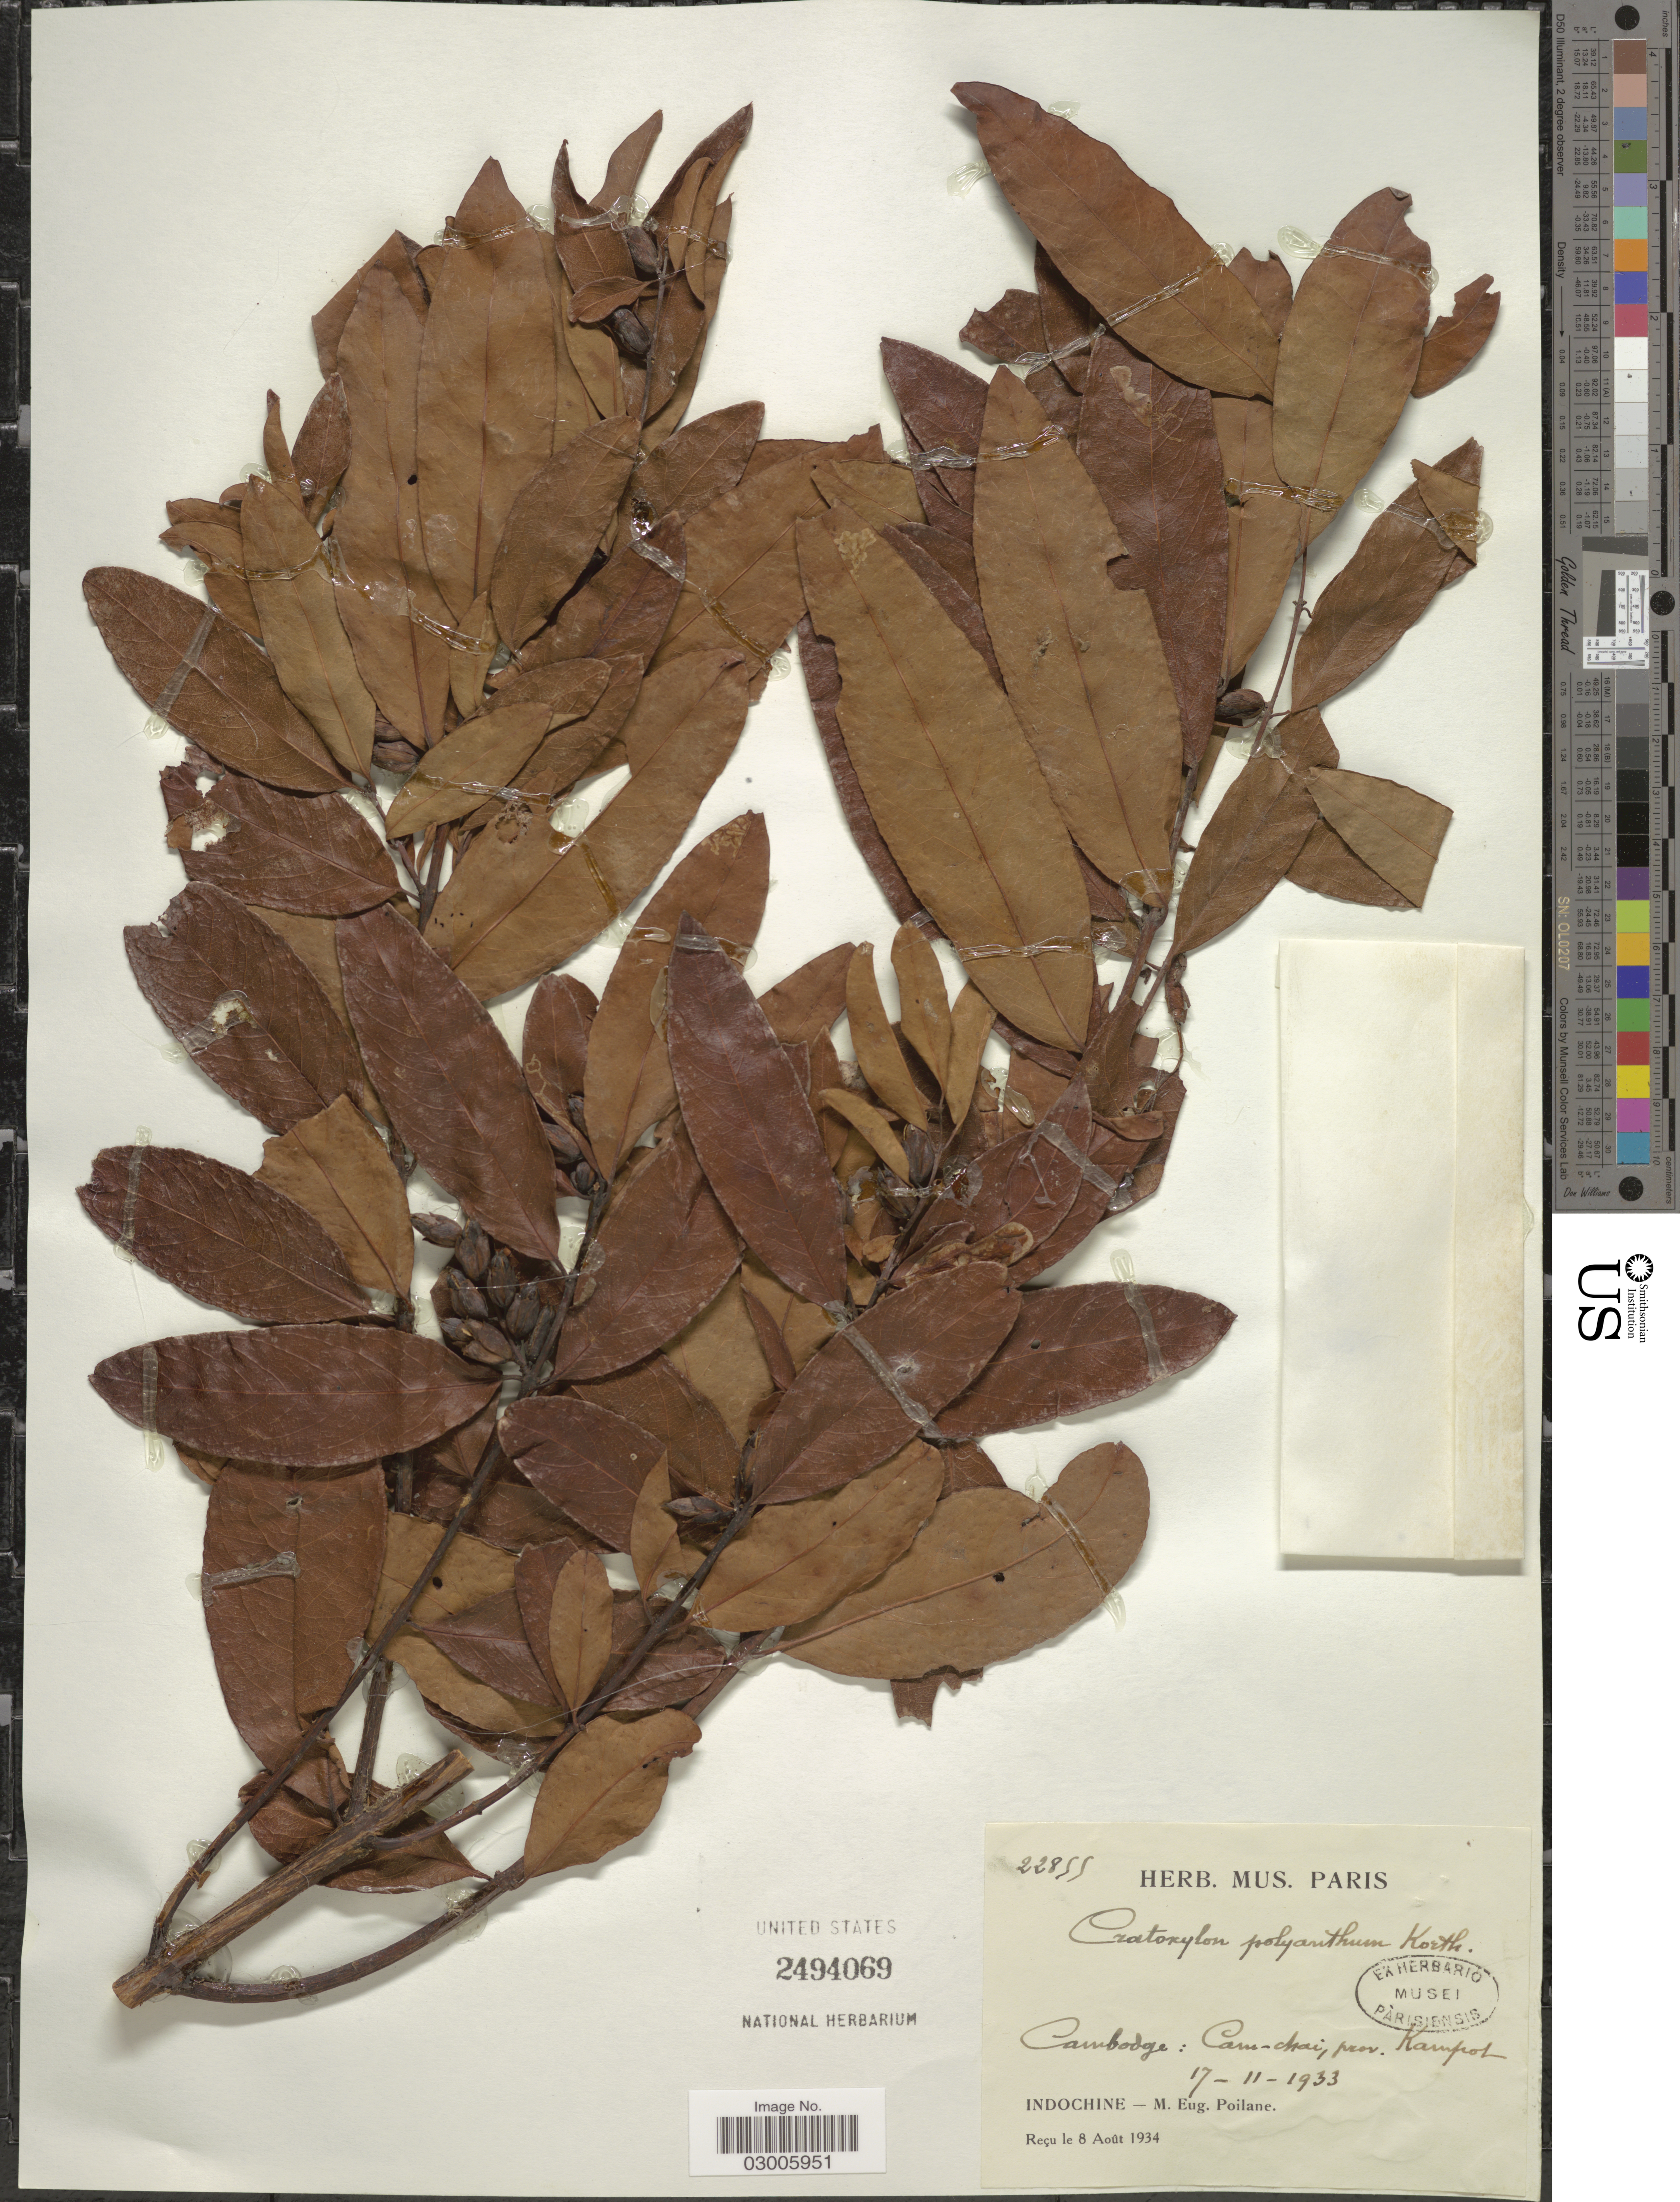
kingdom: Plantae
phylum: Tracheophyta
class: Magnoliopsida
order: Malpighiales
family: Hypericaceae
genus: Cratoxylum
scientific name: Cratoxylum polyanthum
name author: Korth.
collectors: E. Poilane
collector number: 22855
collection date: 1933-11-17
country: Cambodia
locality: Cambodge: Cam-Nai, prov. Kampot.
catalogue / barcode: US 2494069